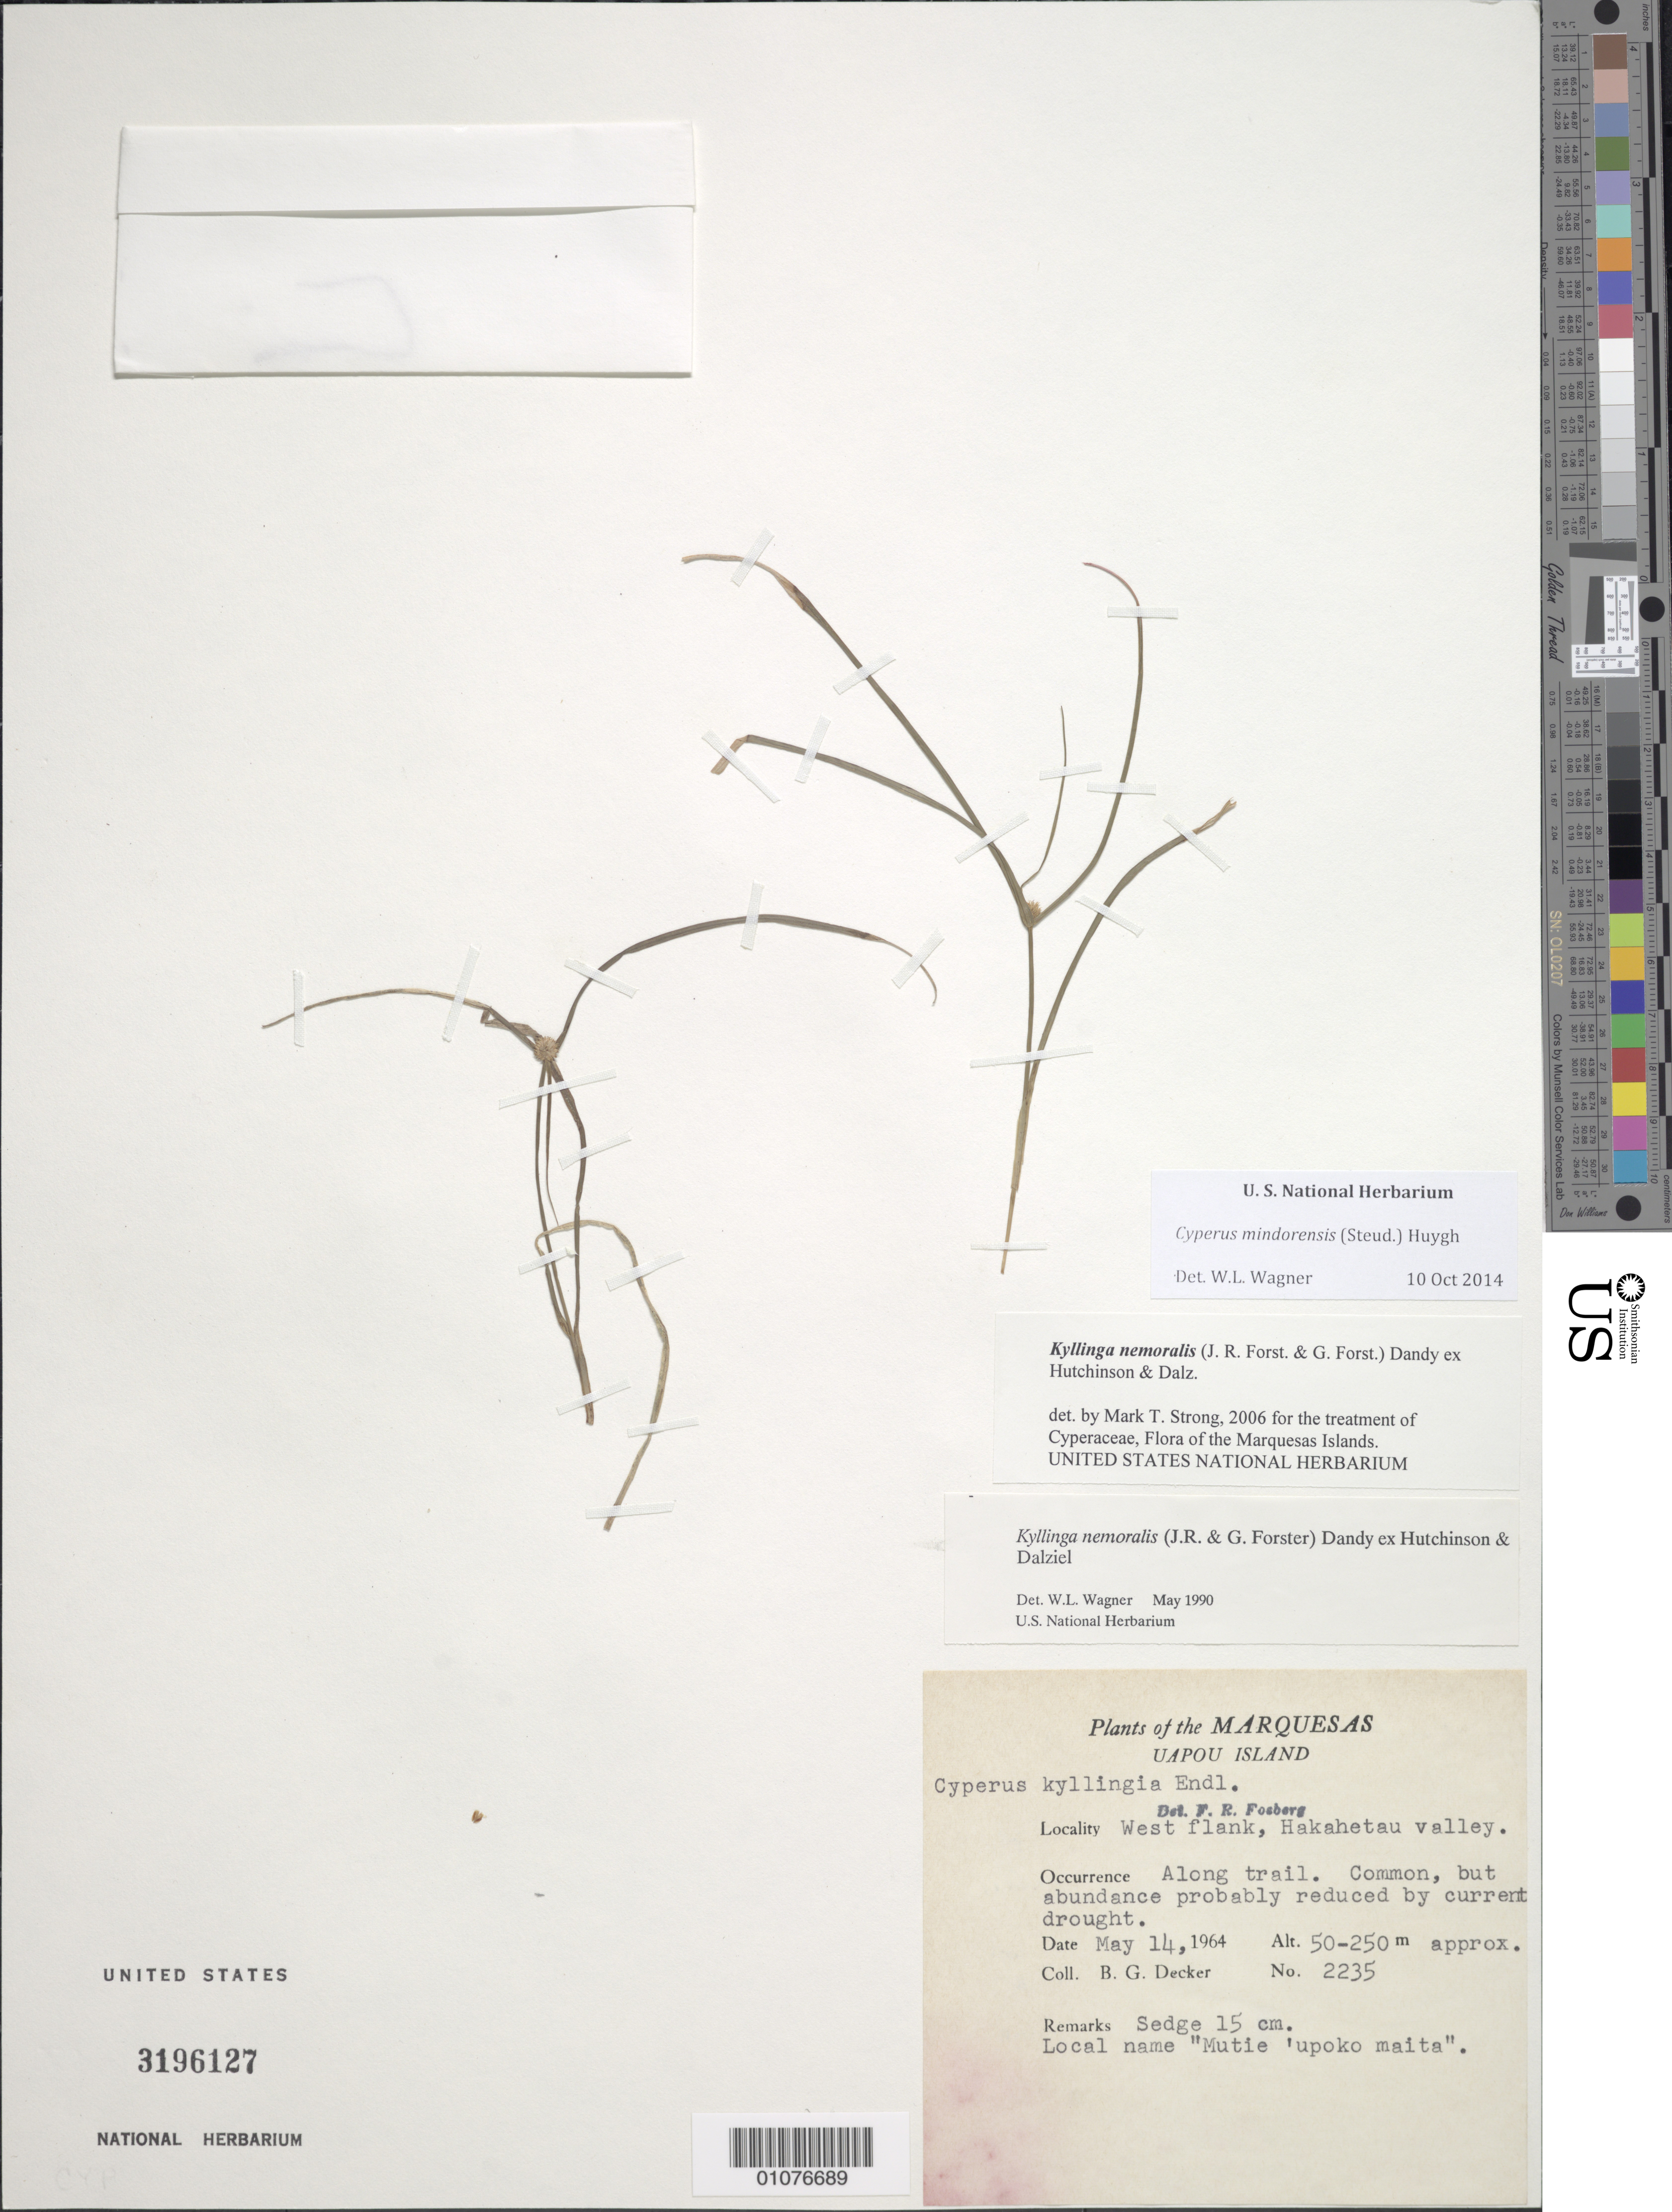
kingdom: Plantae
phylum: Tracheophyta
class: Liliopsida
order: Poales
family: Cyperaceae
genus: Cyperus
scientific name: Cyperus mindorensis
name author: (Steud.) Huygh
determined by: Lorence, David H., (PTBG), National Tropical Botanical Garden (UNITED STATES)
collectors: B. G. Decker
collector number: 2235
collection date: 1964-05-14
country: French Polynesia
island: Ua Pou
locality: Hakahetau Valley, W flank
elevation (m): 50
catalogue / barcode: US 3196127